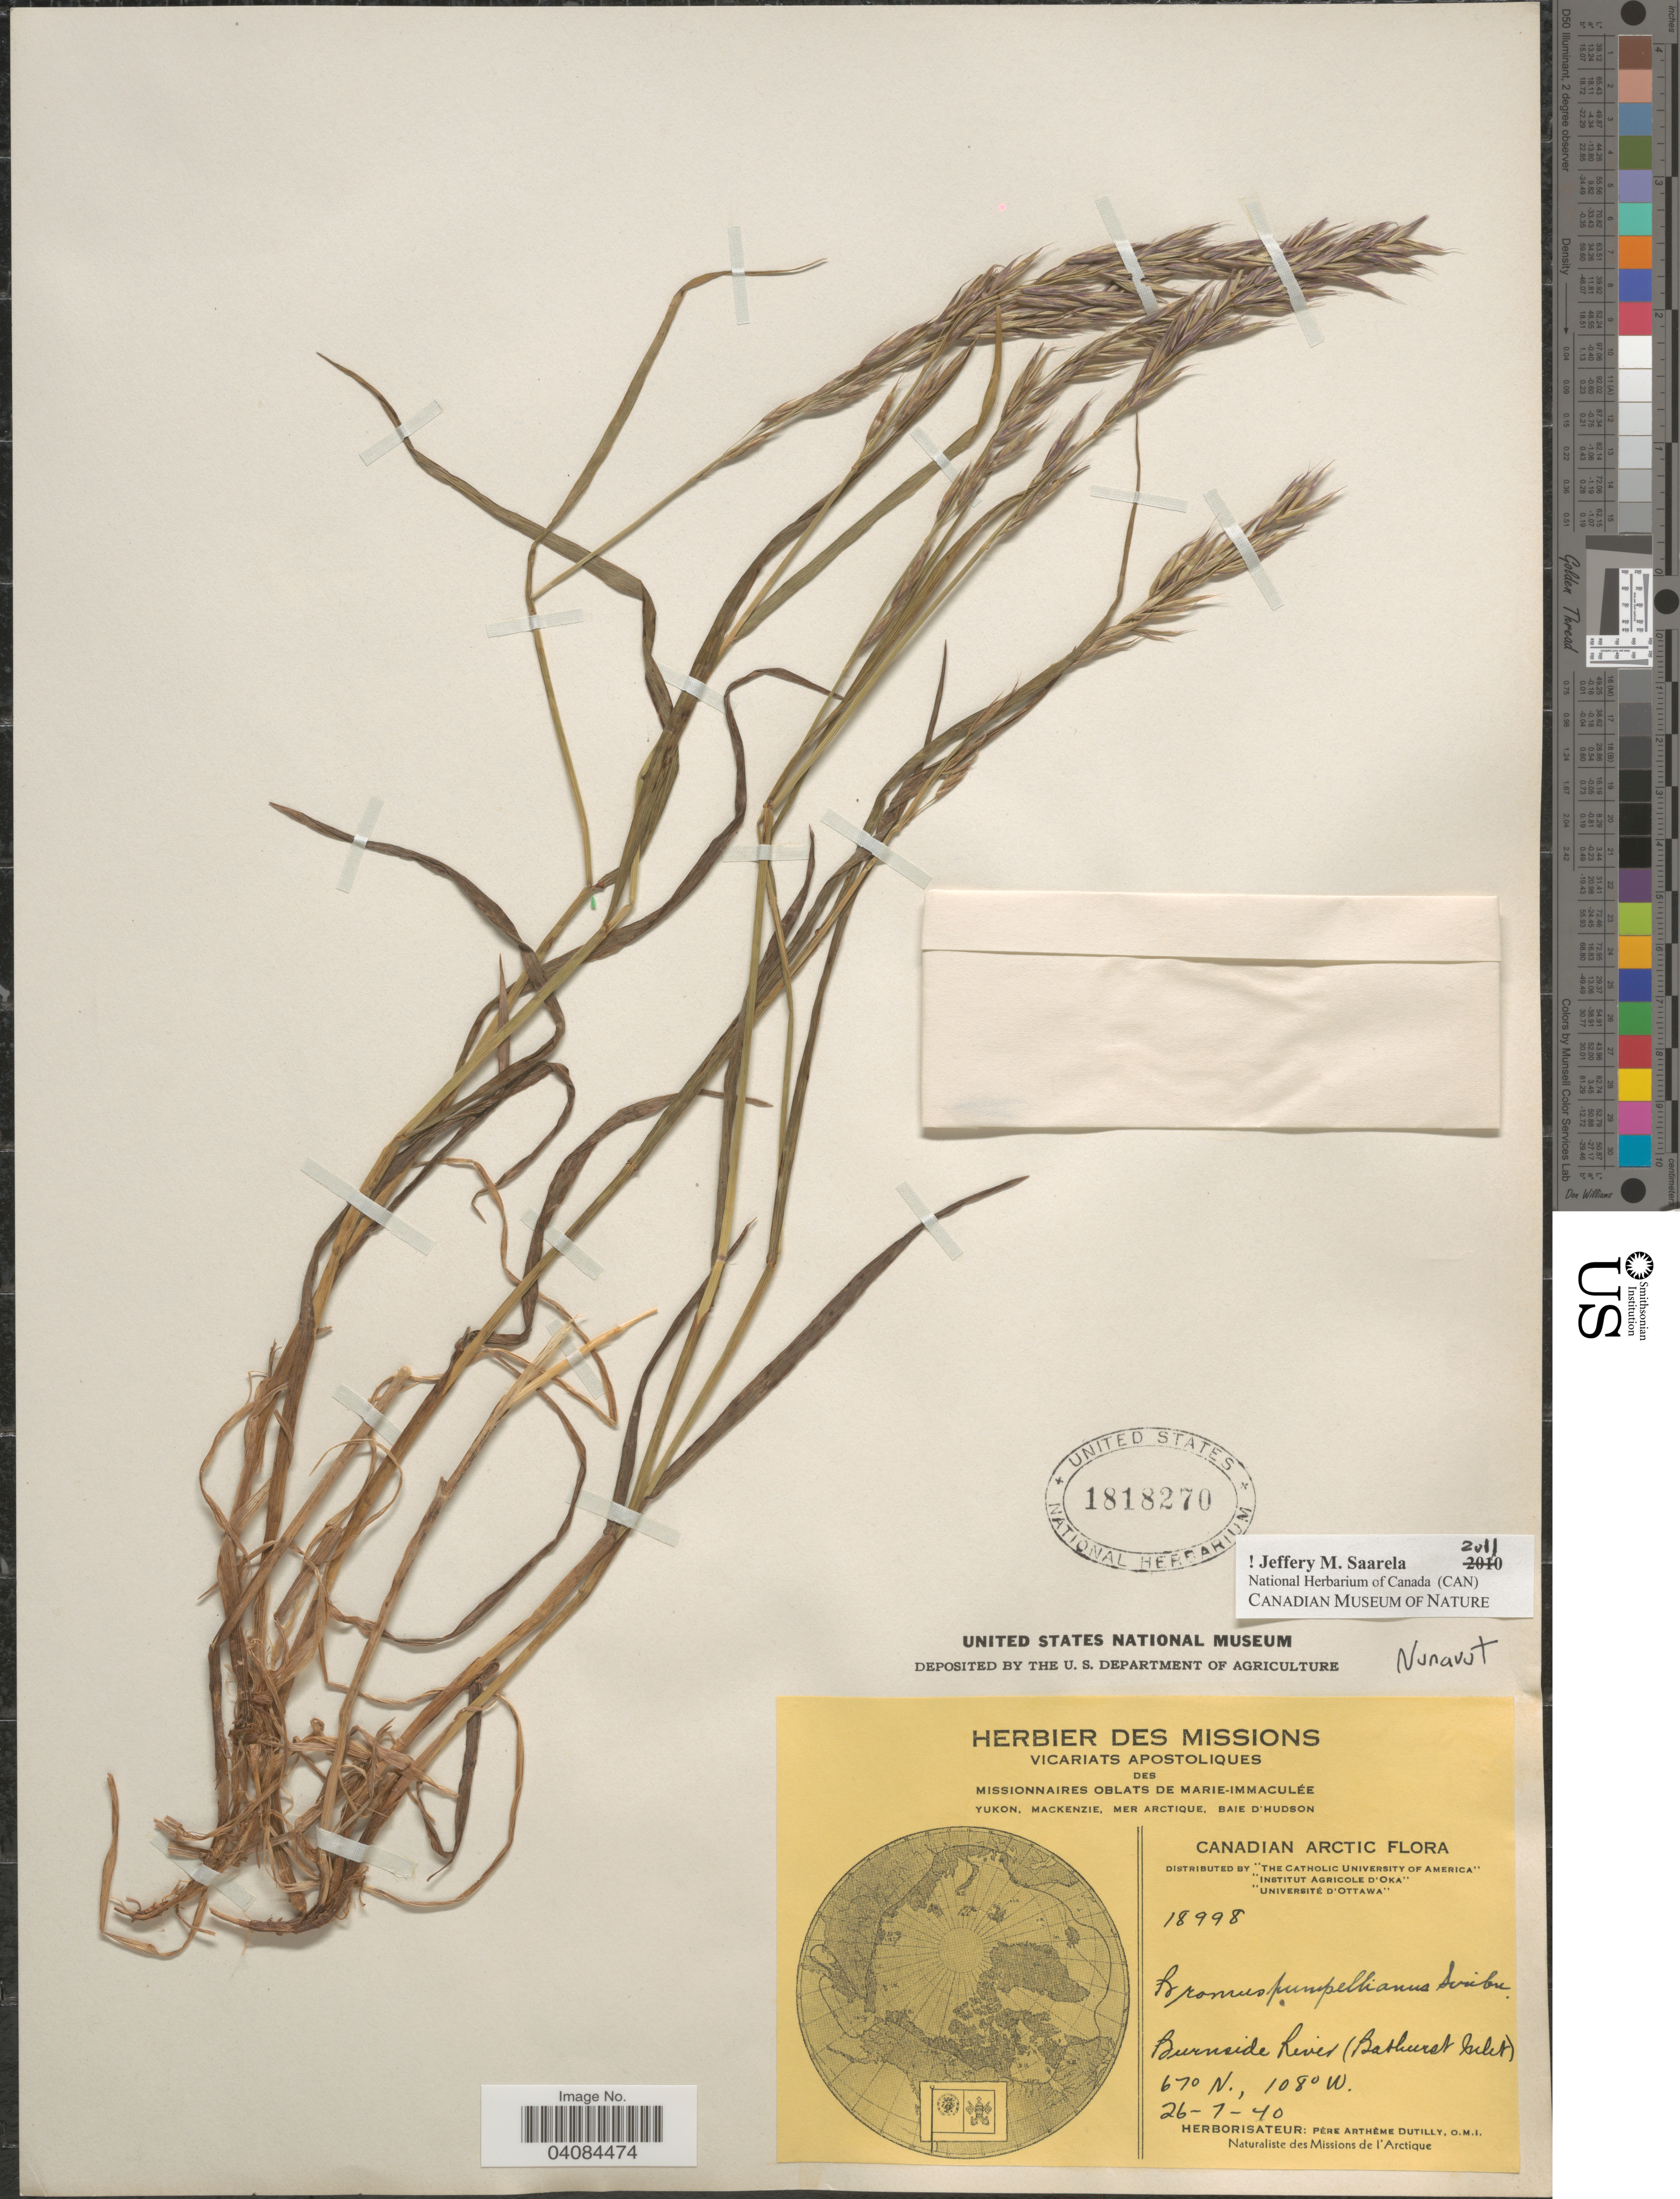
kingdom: Plantae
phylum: Tracheophyta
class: Liliopsida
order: Poales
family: Poaceae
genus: Bromus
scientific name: Bromus pumpellianus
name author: Scribn.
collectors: P. Dutilly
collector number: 18998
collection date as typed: Transcribed d/m/y: 26/7/40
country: Canada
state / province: Nunavut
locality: Canadian Arctic. Burnside River (Bathurst Inlet). Missions de l'Arctique.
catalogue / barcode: US 1818270